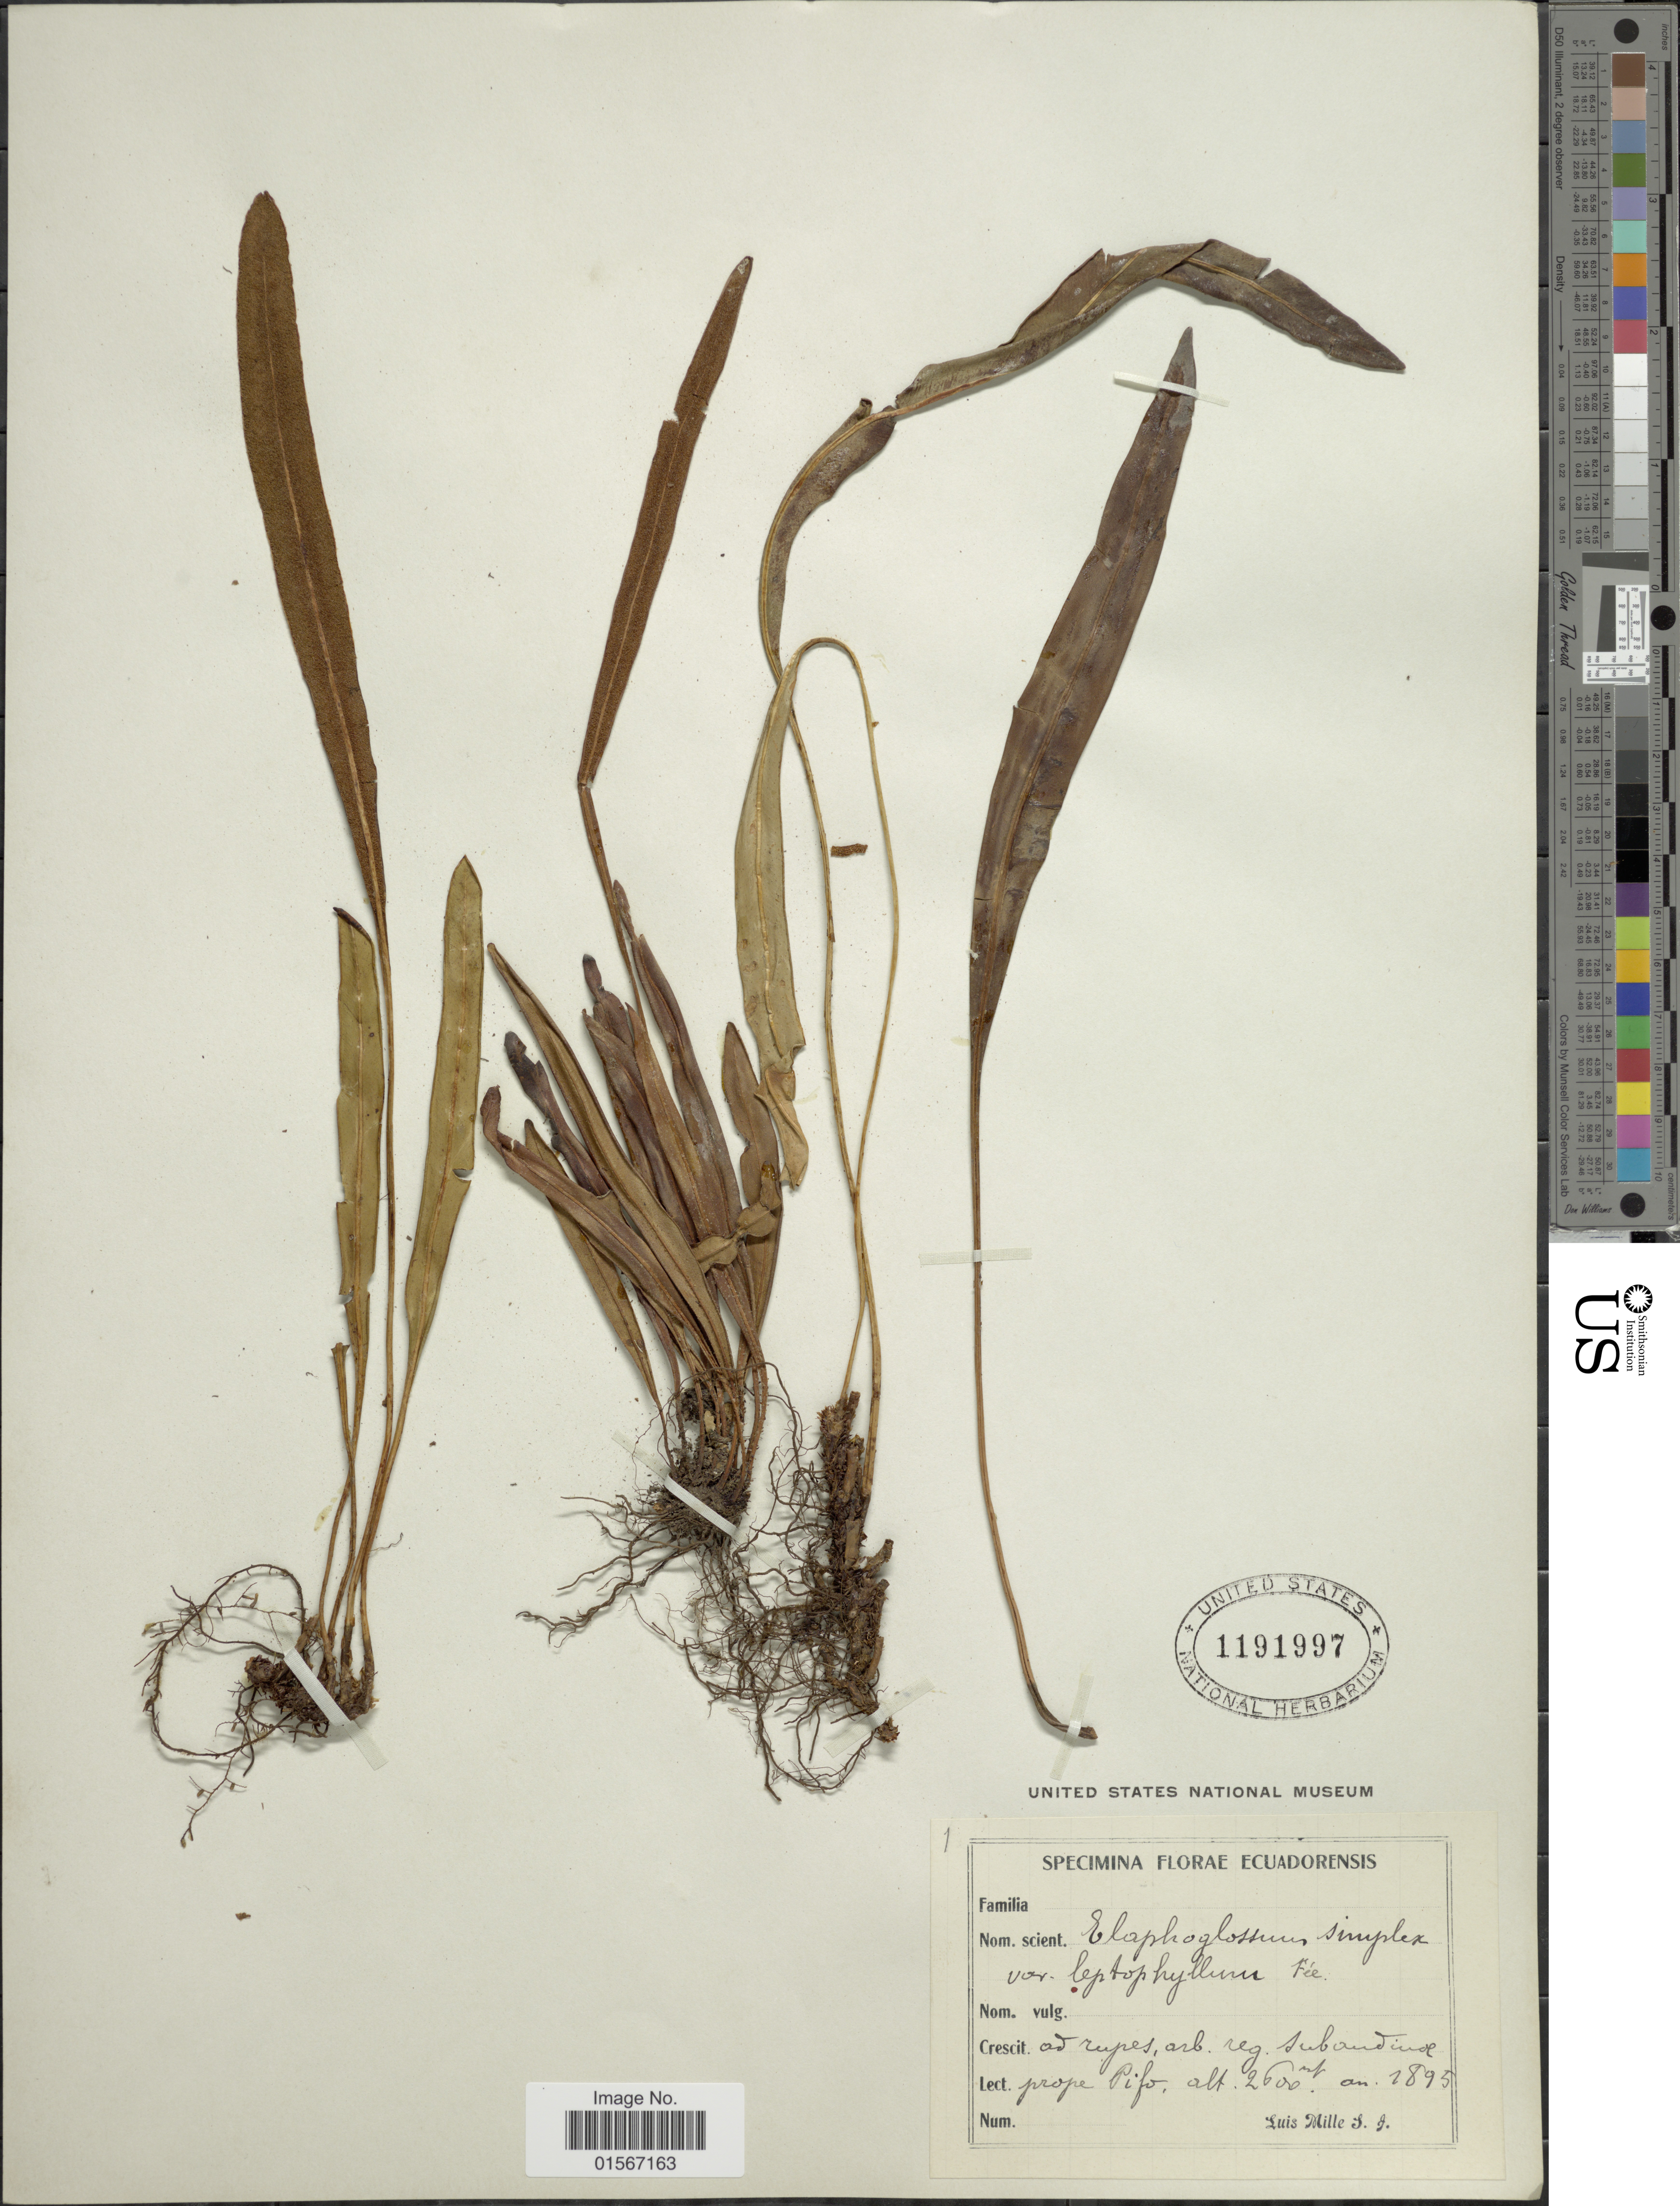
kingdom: Plantae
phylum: Tracheophyta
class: Polypodiopsida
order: Polypodiales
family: Dryopteridaceae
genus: Elaphoglossum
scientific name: Elaphoglossum minutum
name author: (Pohl ex Fée) T. Moore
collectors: L. Mille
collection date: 1895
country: Ecuador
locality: ad rupes arb. reg. Subandinoe, prope Pifo.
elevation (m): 2600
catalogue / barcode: US 1191997